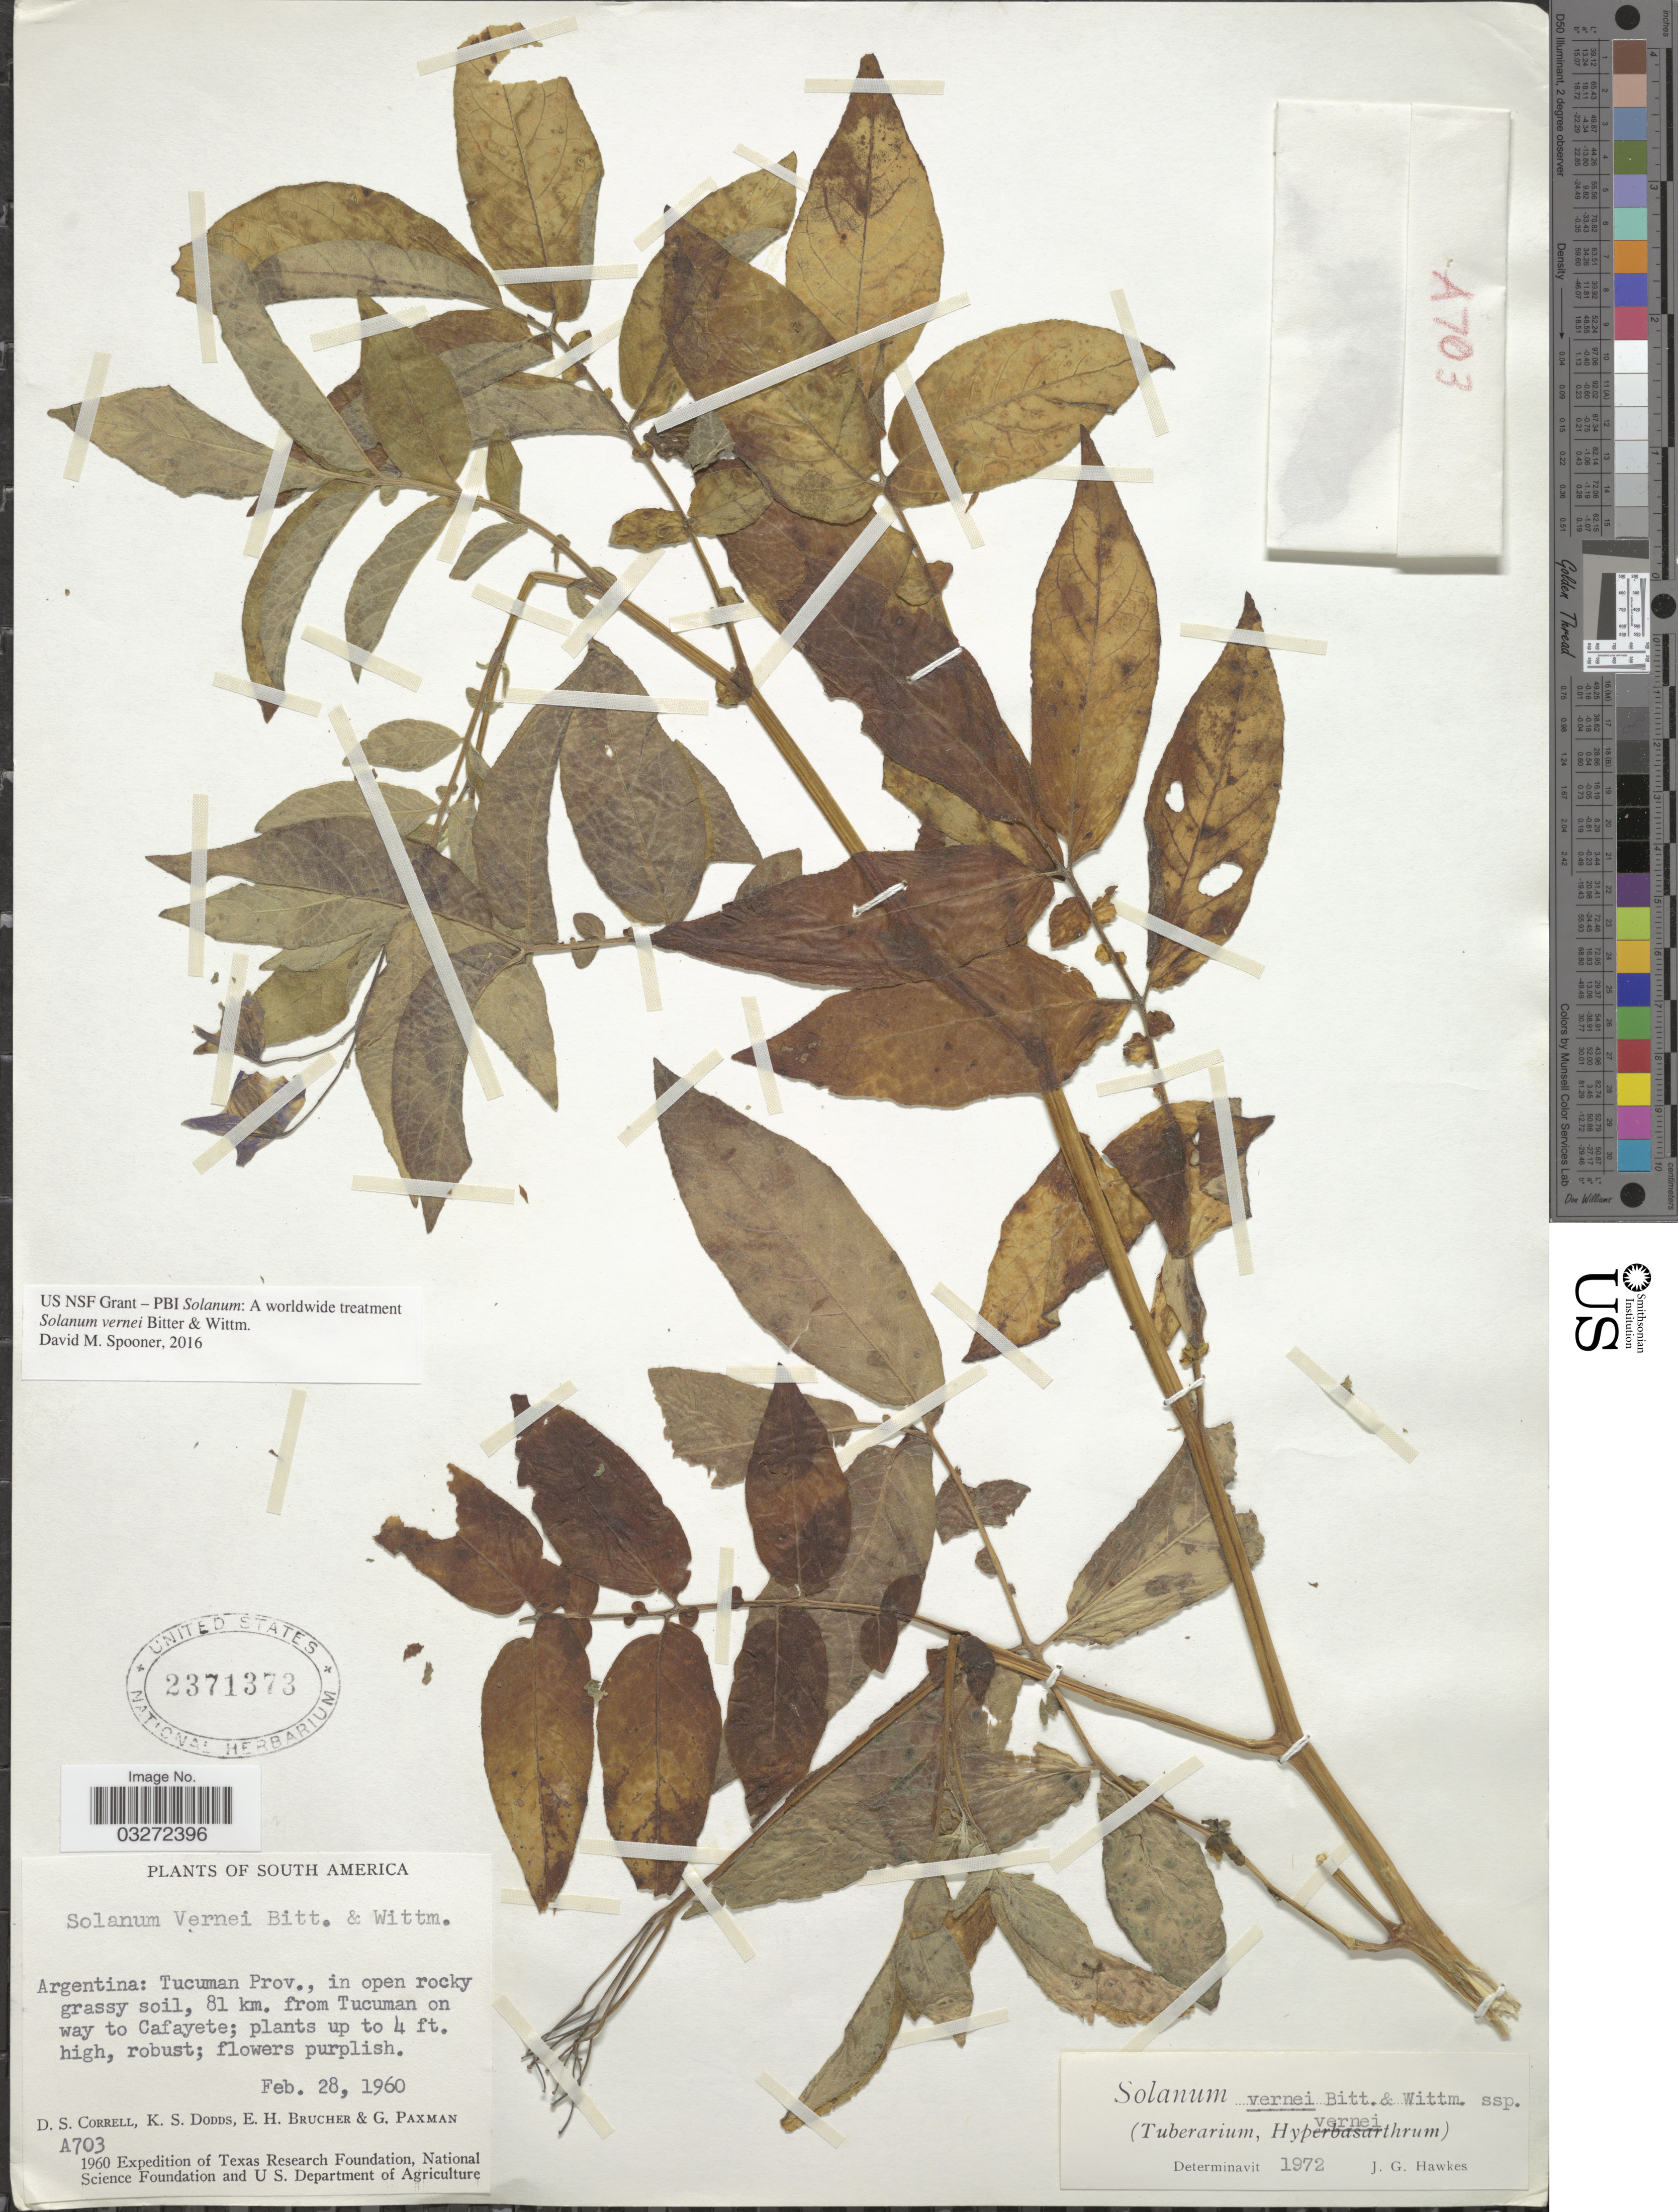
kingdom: Plantae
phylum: Tracheophyta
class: Magnoliopsida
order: Solanales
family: Solanaceae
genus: Solanum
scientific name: Solanum vernei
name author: Bitter & Wittm.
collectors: D. S. Correll, K. Dodds, E. Brucher & G. Paxman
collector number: A703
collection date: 1960-02-28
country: Argentina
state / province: Tucuman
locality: In open rocky grassy soil, 81 km. from Tucuman on way to Cafayete.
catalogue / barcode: US 2371373